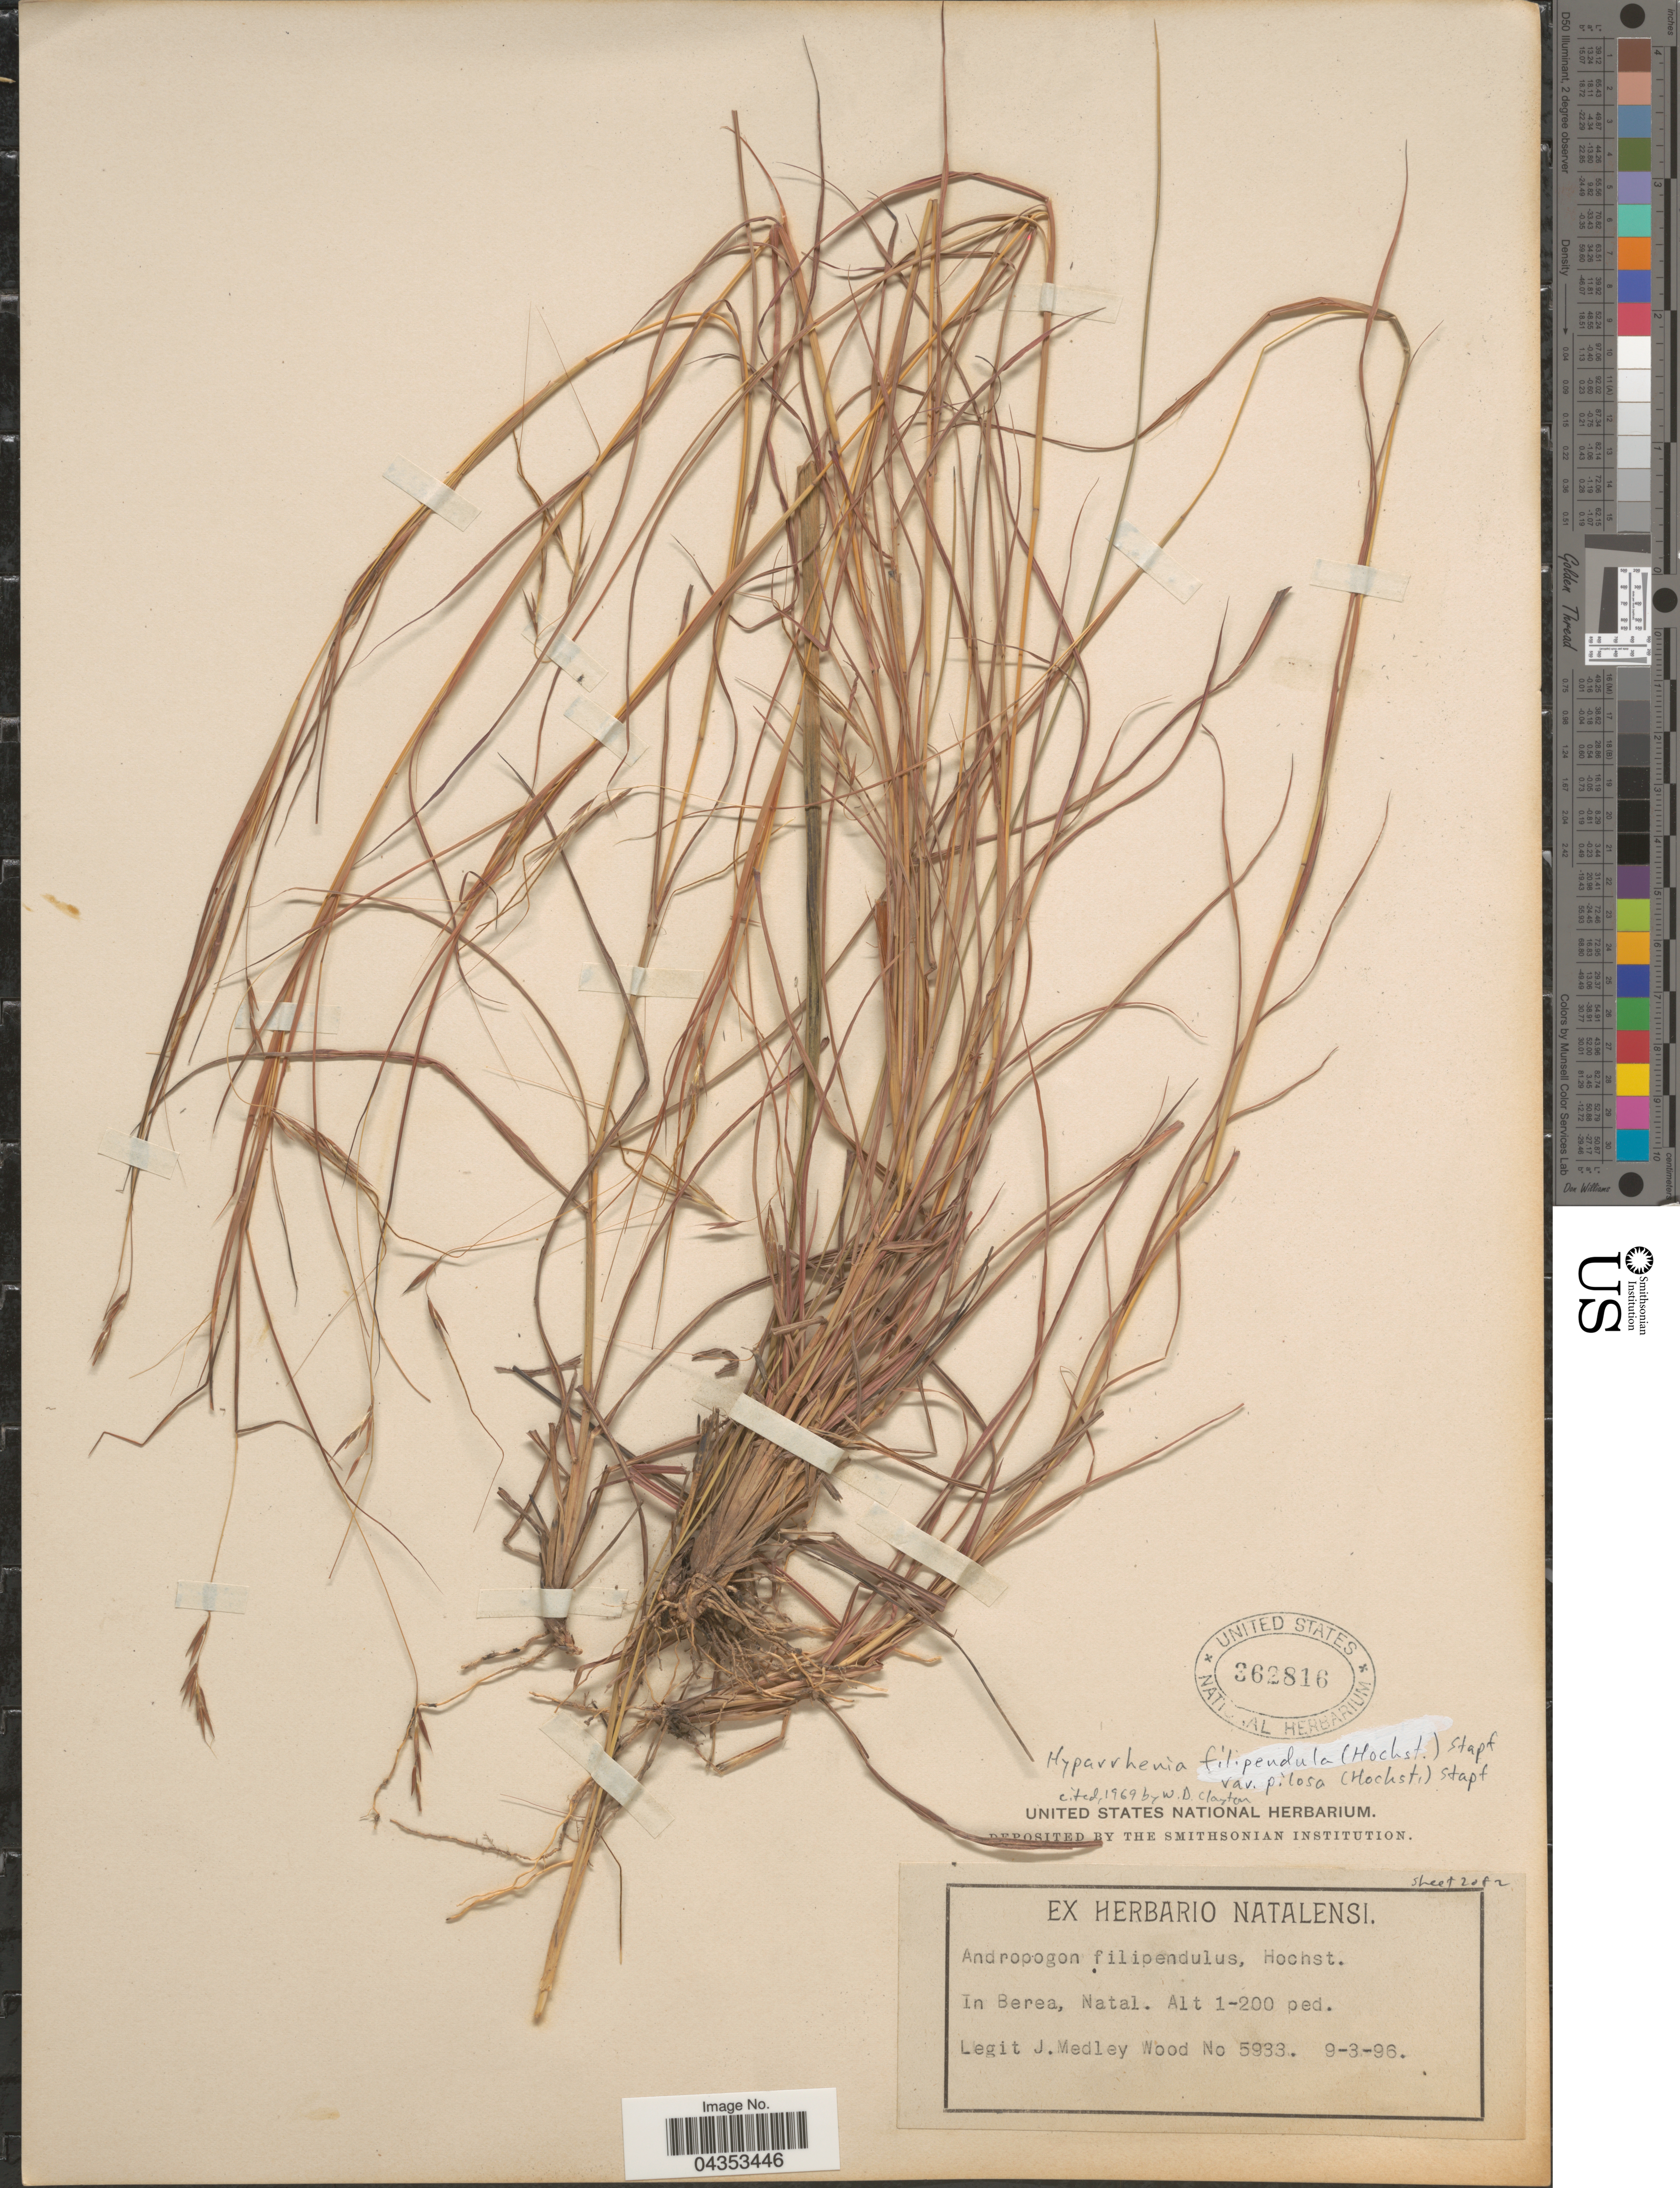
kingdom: Plantae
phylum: Tracheophyta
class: Liliopsida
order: Poales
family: Poaceae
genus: Hyparrhenia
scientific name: Hyparrhenia filipendula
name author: (Hochr.) Stapf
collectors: J. M. Wood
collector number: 5933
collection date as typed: Transcribed d/m/y: 9/3/96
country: South Africa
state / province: KwaZulu-Natal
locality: In Berea, Natal.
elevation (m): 30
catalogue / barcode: US 362816